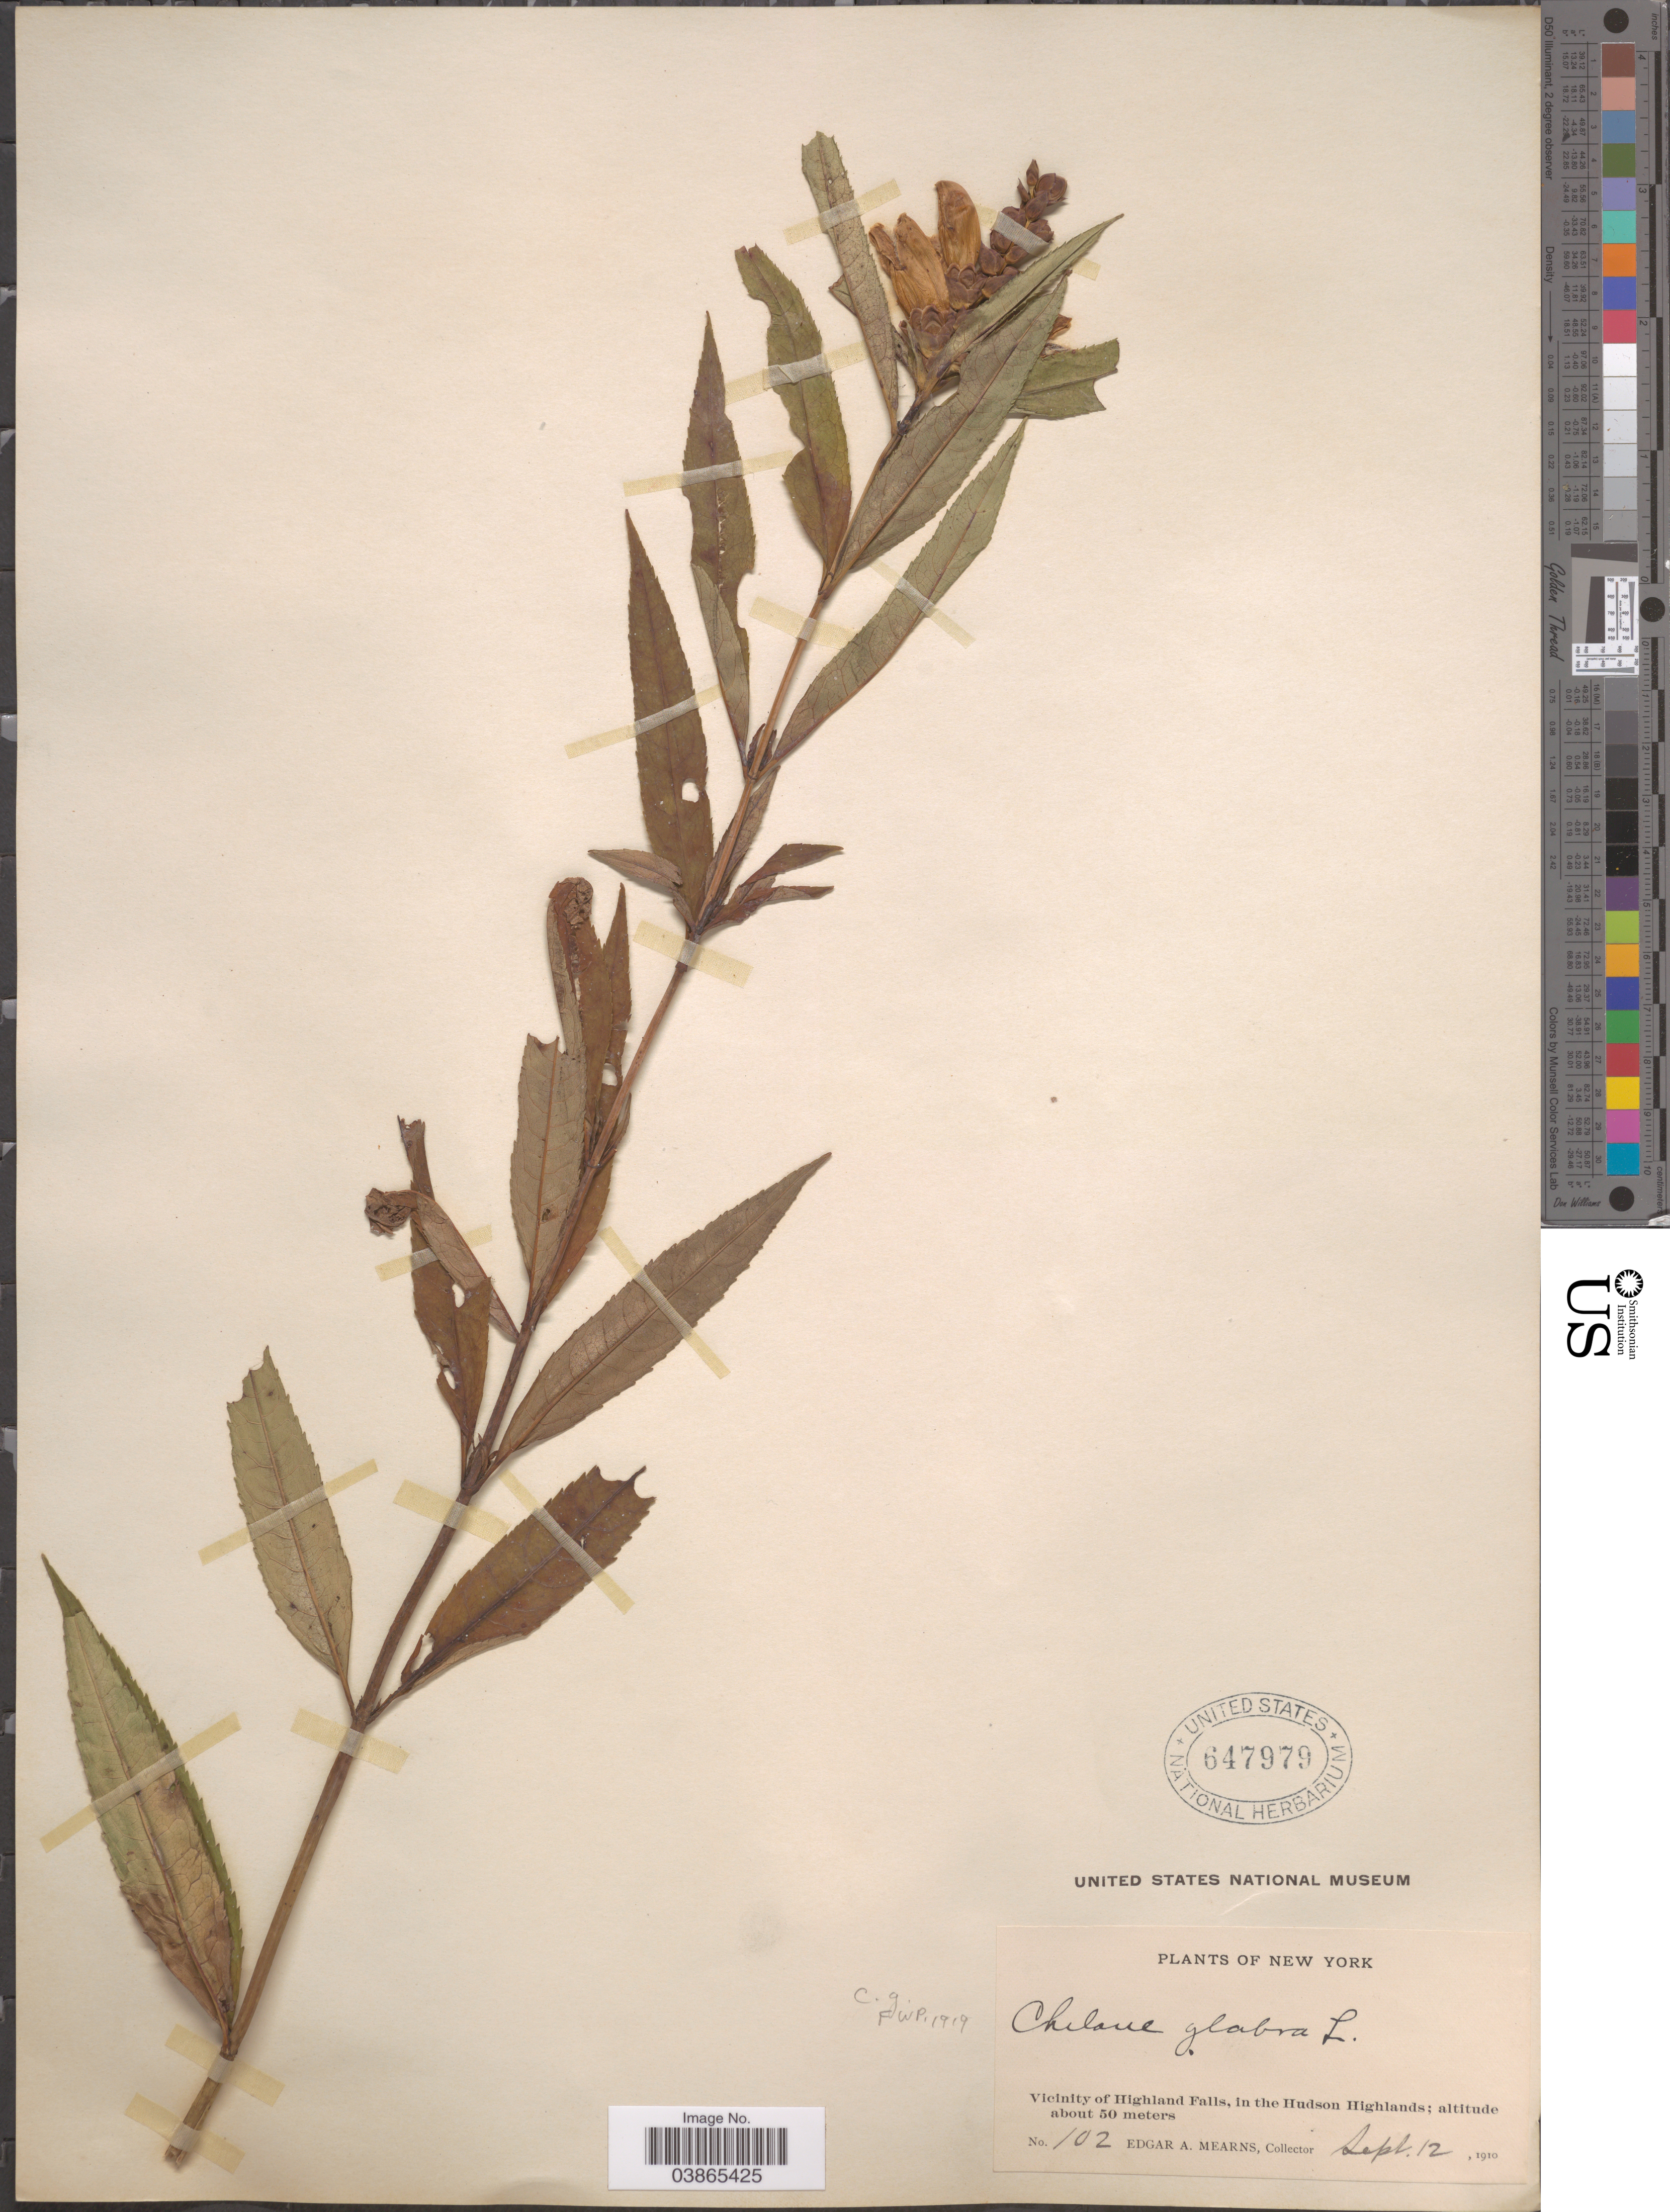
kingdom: Plantae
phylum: Tracheophyta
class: Magnoliopsida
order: Lamiales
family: Plantaginaceae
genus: Chelone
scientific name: Chelone glabra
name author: L.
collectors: E. A. Mearns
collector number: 102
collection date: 1910-09-12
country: United States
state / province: New York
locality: Vicinity of Highland Falls, in the Hudson Highlands.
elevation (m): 50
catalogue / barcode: US 647979